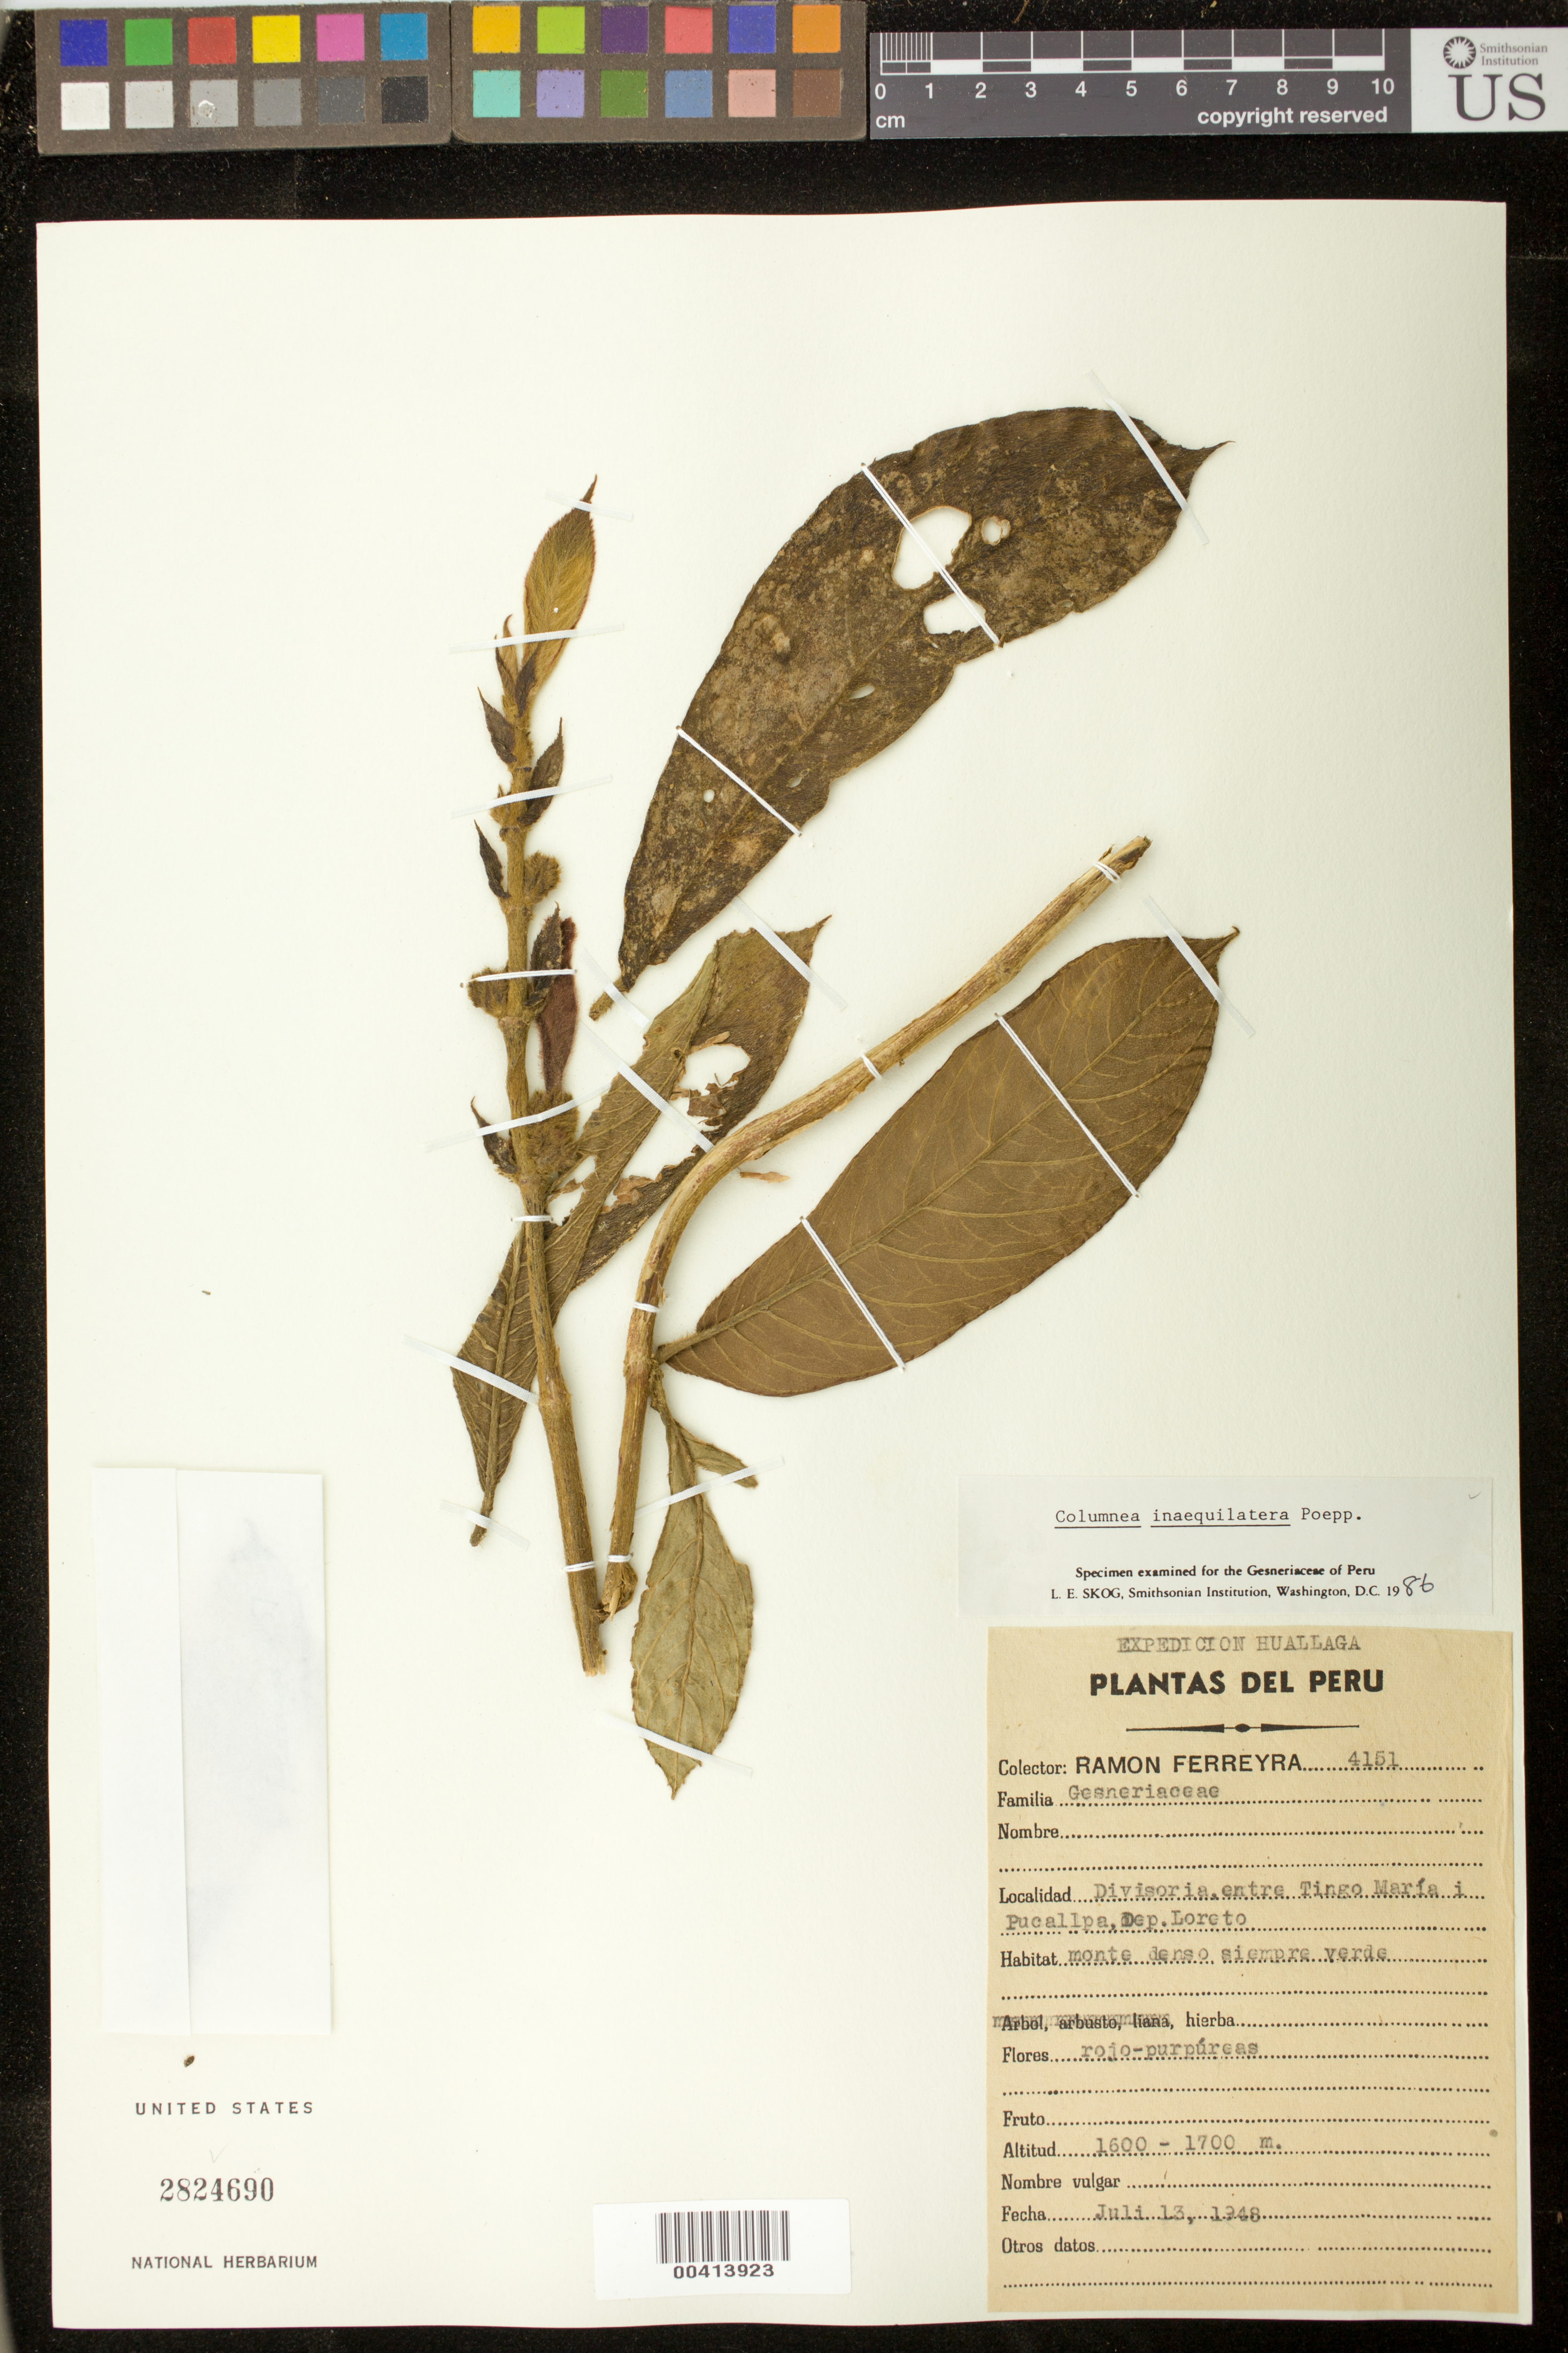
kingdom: Plantae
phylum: Tracheophyta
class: Magnoliopsida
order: Lamiales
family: Gesneriaceae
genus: Columnea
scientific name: Columnea inaequilatera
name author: Poepp.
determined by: Clark, J. L., (SEL), The Marie Selby Botanical Garden (UNITED STATES)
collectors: R. A. Ferreyra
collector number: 4151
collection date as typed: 13 Jul 1948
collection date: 1948-07-13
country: Peru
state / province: Loreto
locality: Between Tingo Maria and Pucallpa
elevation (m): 1600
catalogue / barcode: US 2824690